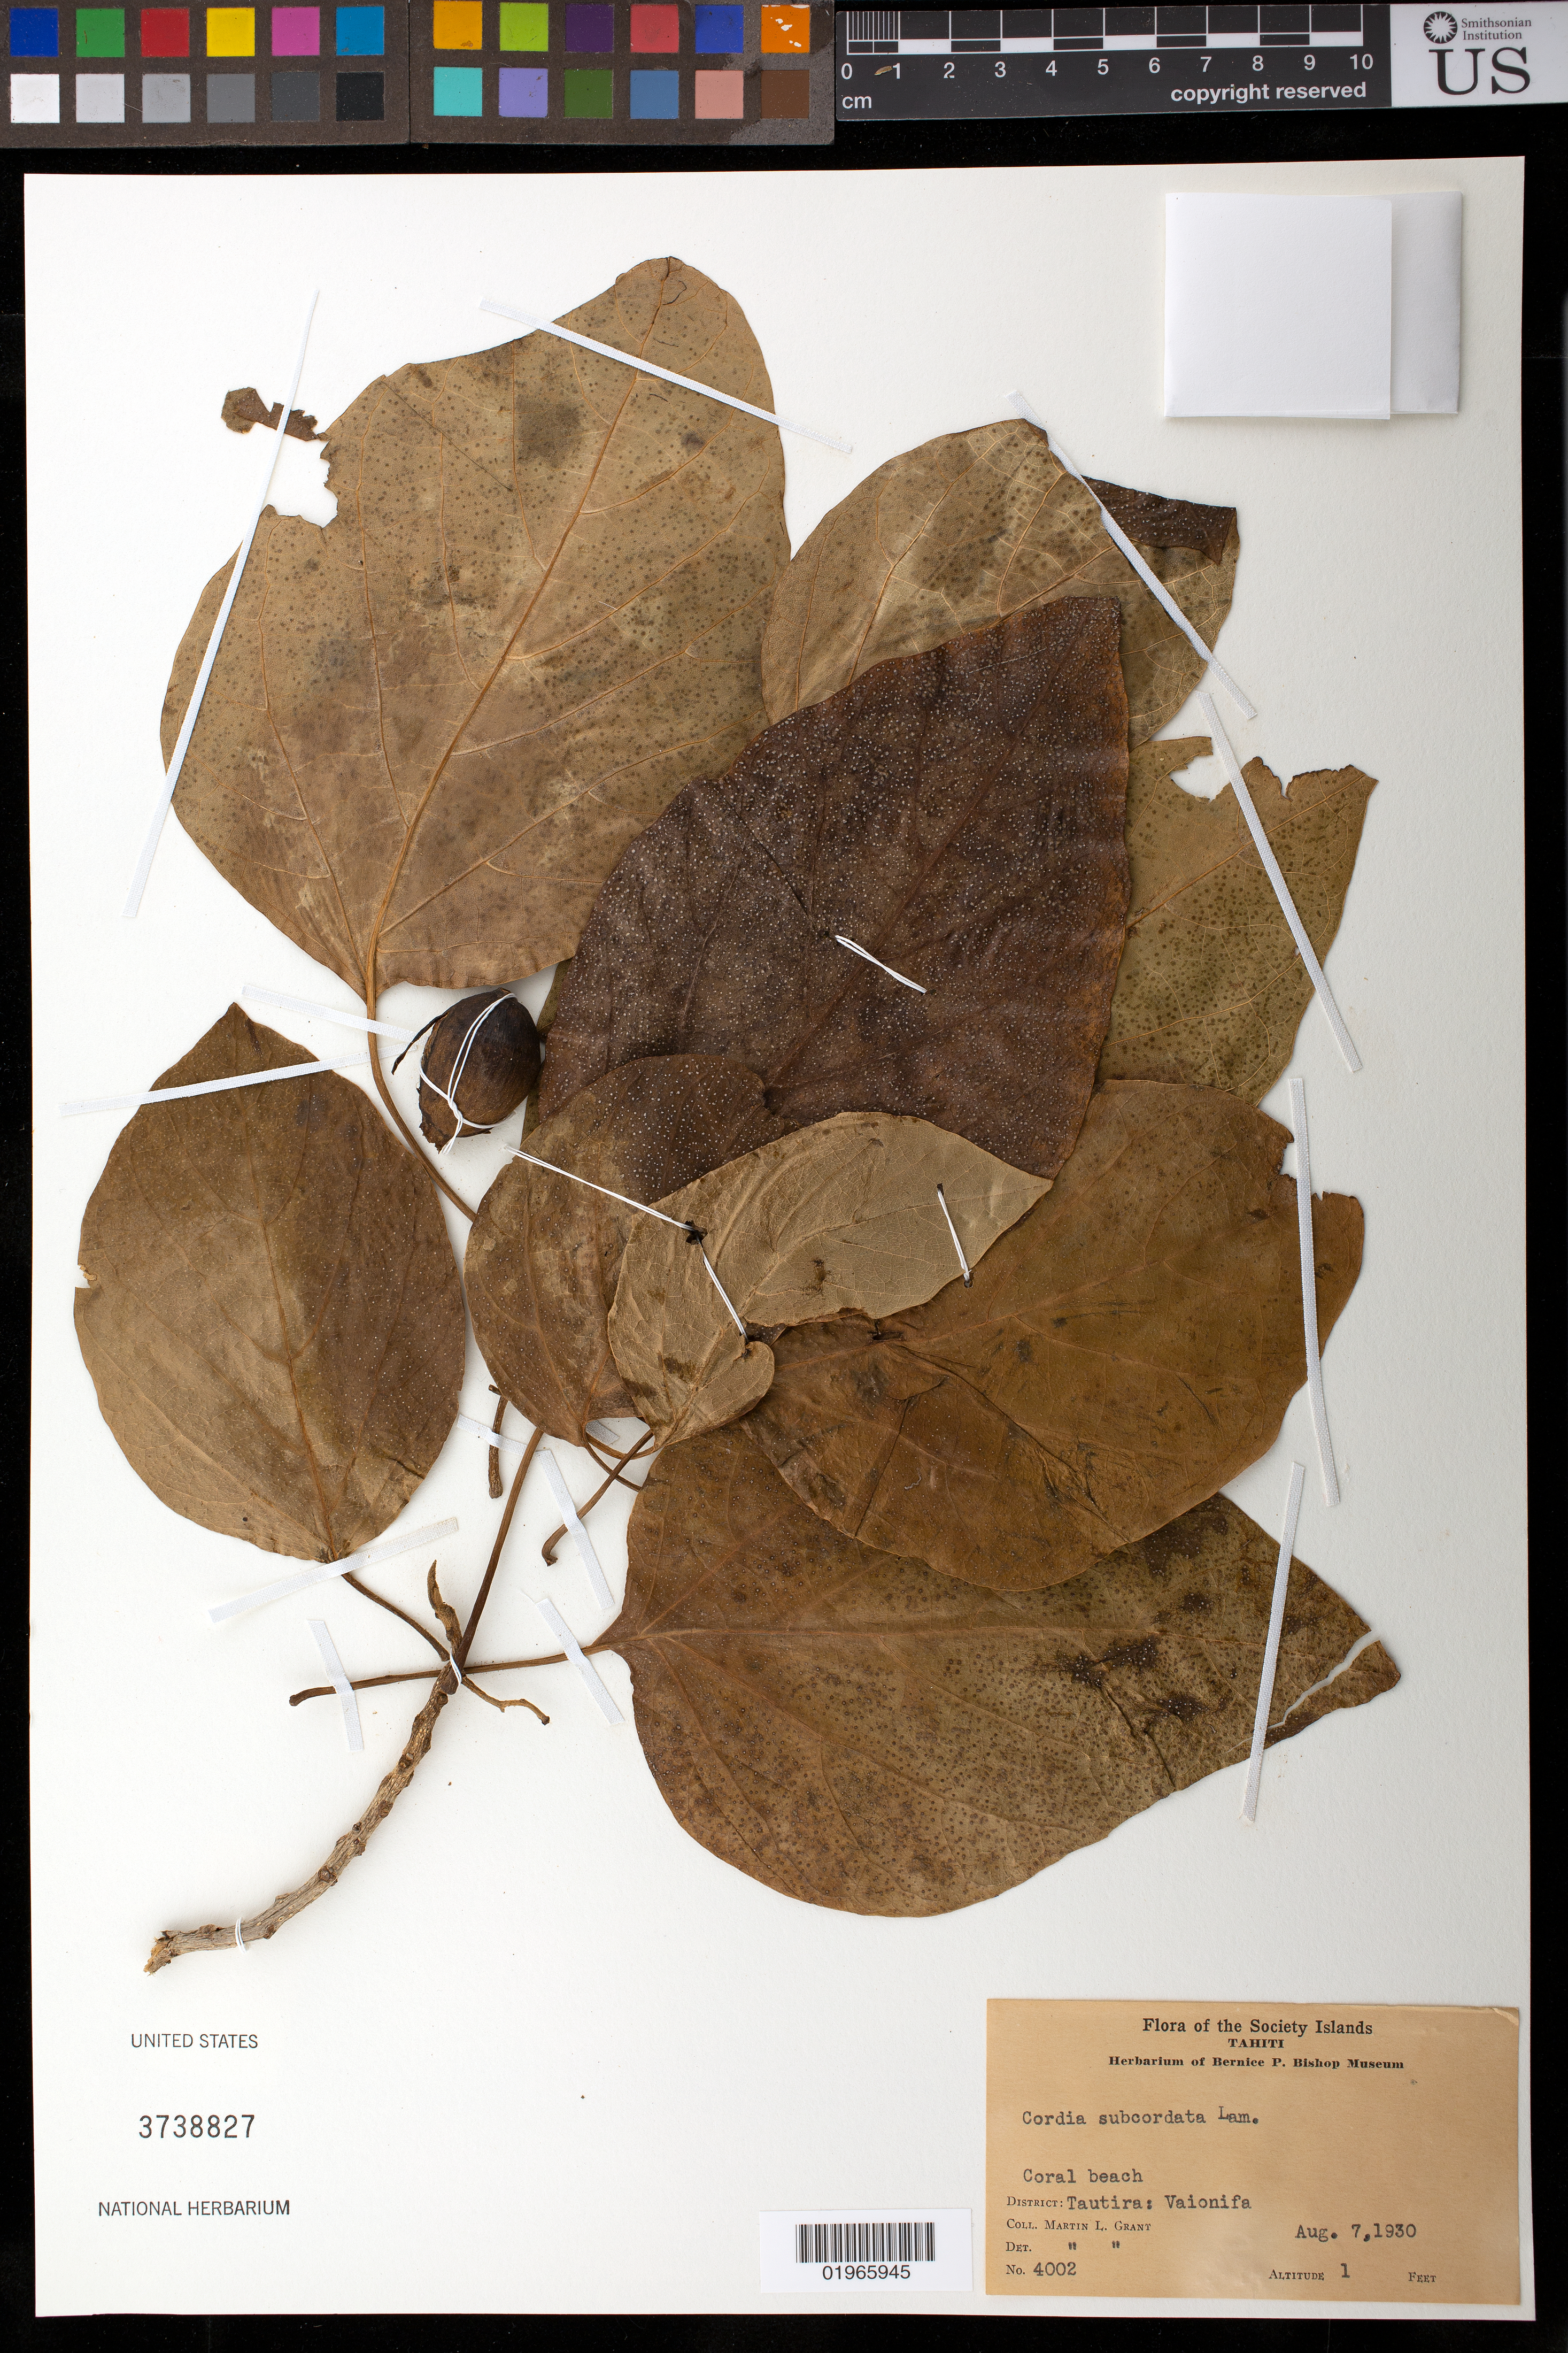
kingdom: Plantae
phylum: Tracheophyta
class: Magnoliopsida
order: Boraginales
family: Cordiaceae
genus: Cordia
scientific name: Cordia subcordata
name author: Lam.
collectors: M. L. Grant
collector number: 4002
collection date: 1930-08-07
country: French Polynesia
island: Tahiti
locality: Society Islands, Tahiti, Dist. Tautira, Vaionifa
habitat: Coral beach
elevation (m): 0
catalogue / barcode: US 3738827